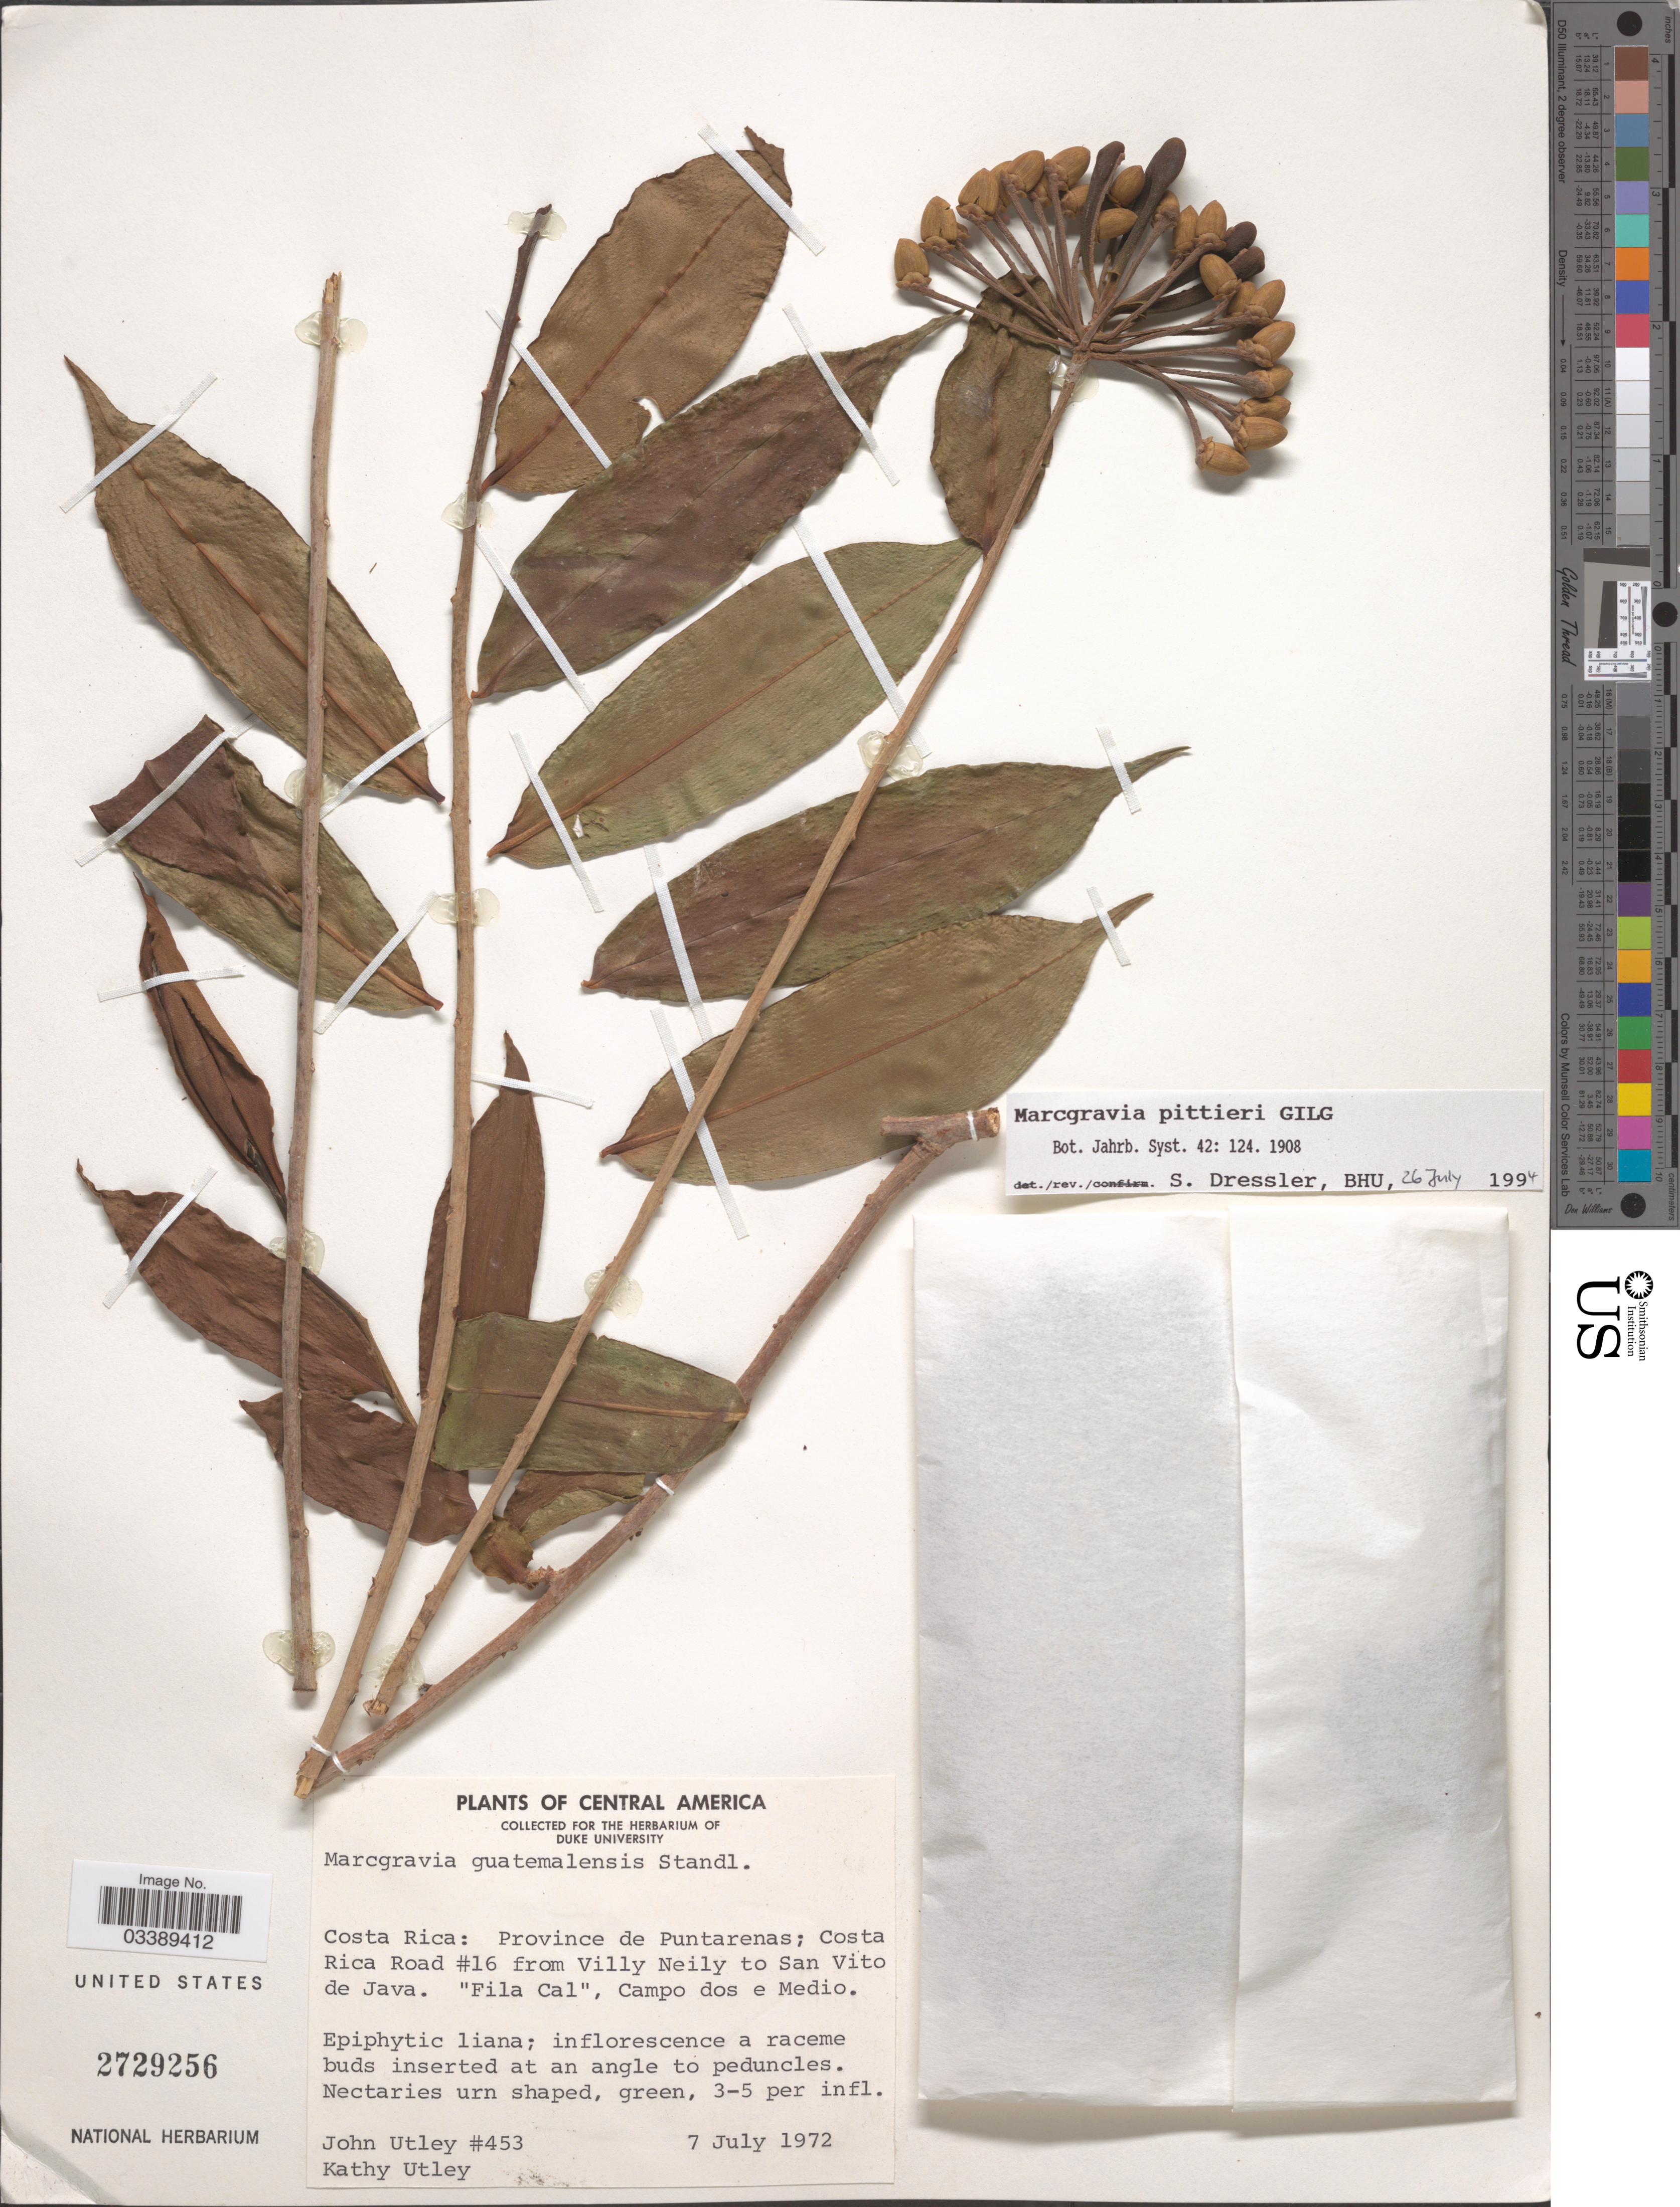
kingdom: Plantae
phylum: Tracheophyta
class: Magnoliopsida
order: Ericales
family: Marcgraviaceae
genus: Marcgravia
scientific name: Marcgravia pittieri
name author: Gilg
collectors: J. F. Utley & K. Burt-Utley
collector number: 453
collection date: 1972-07-07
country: Costa Rica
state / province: Puntarenas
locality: Costa Rica Road #16 from Villy Neily to San Vito de Java. "Fila Cal", Campo dos e Medio.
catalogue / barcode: US 2729256